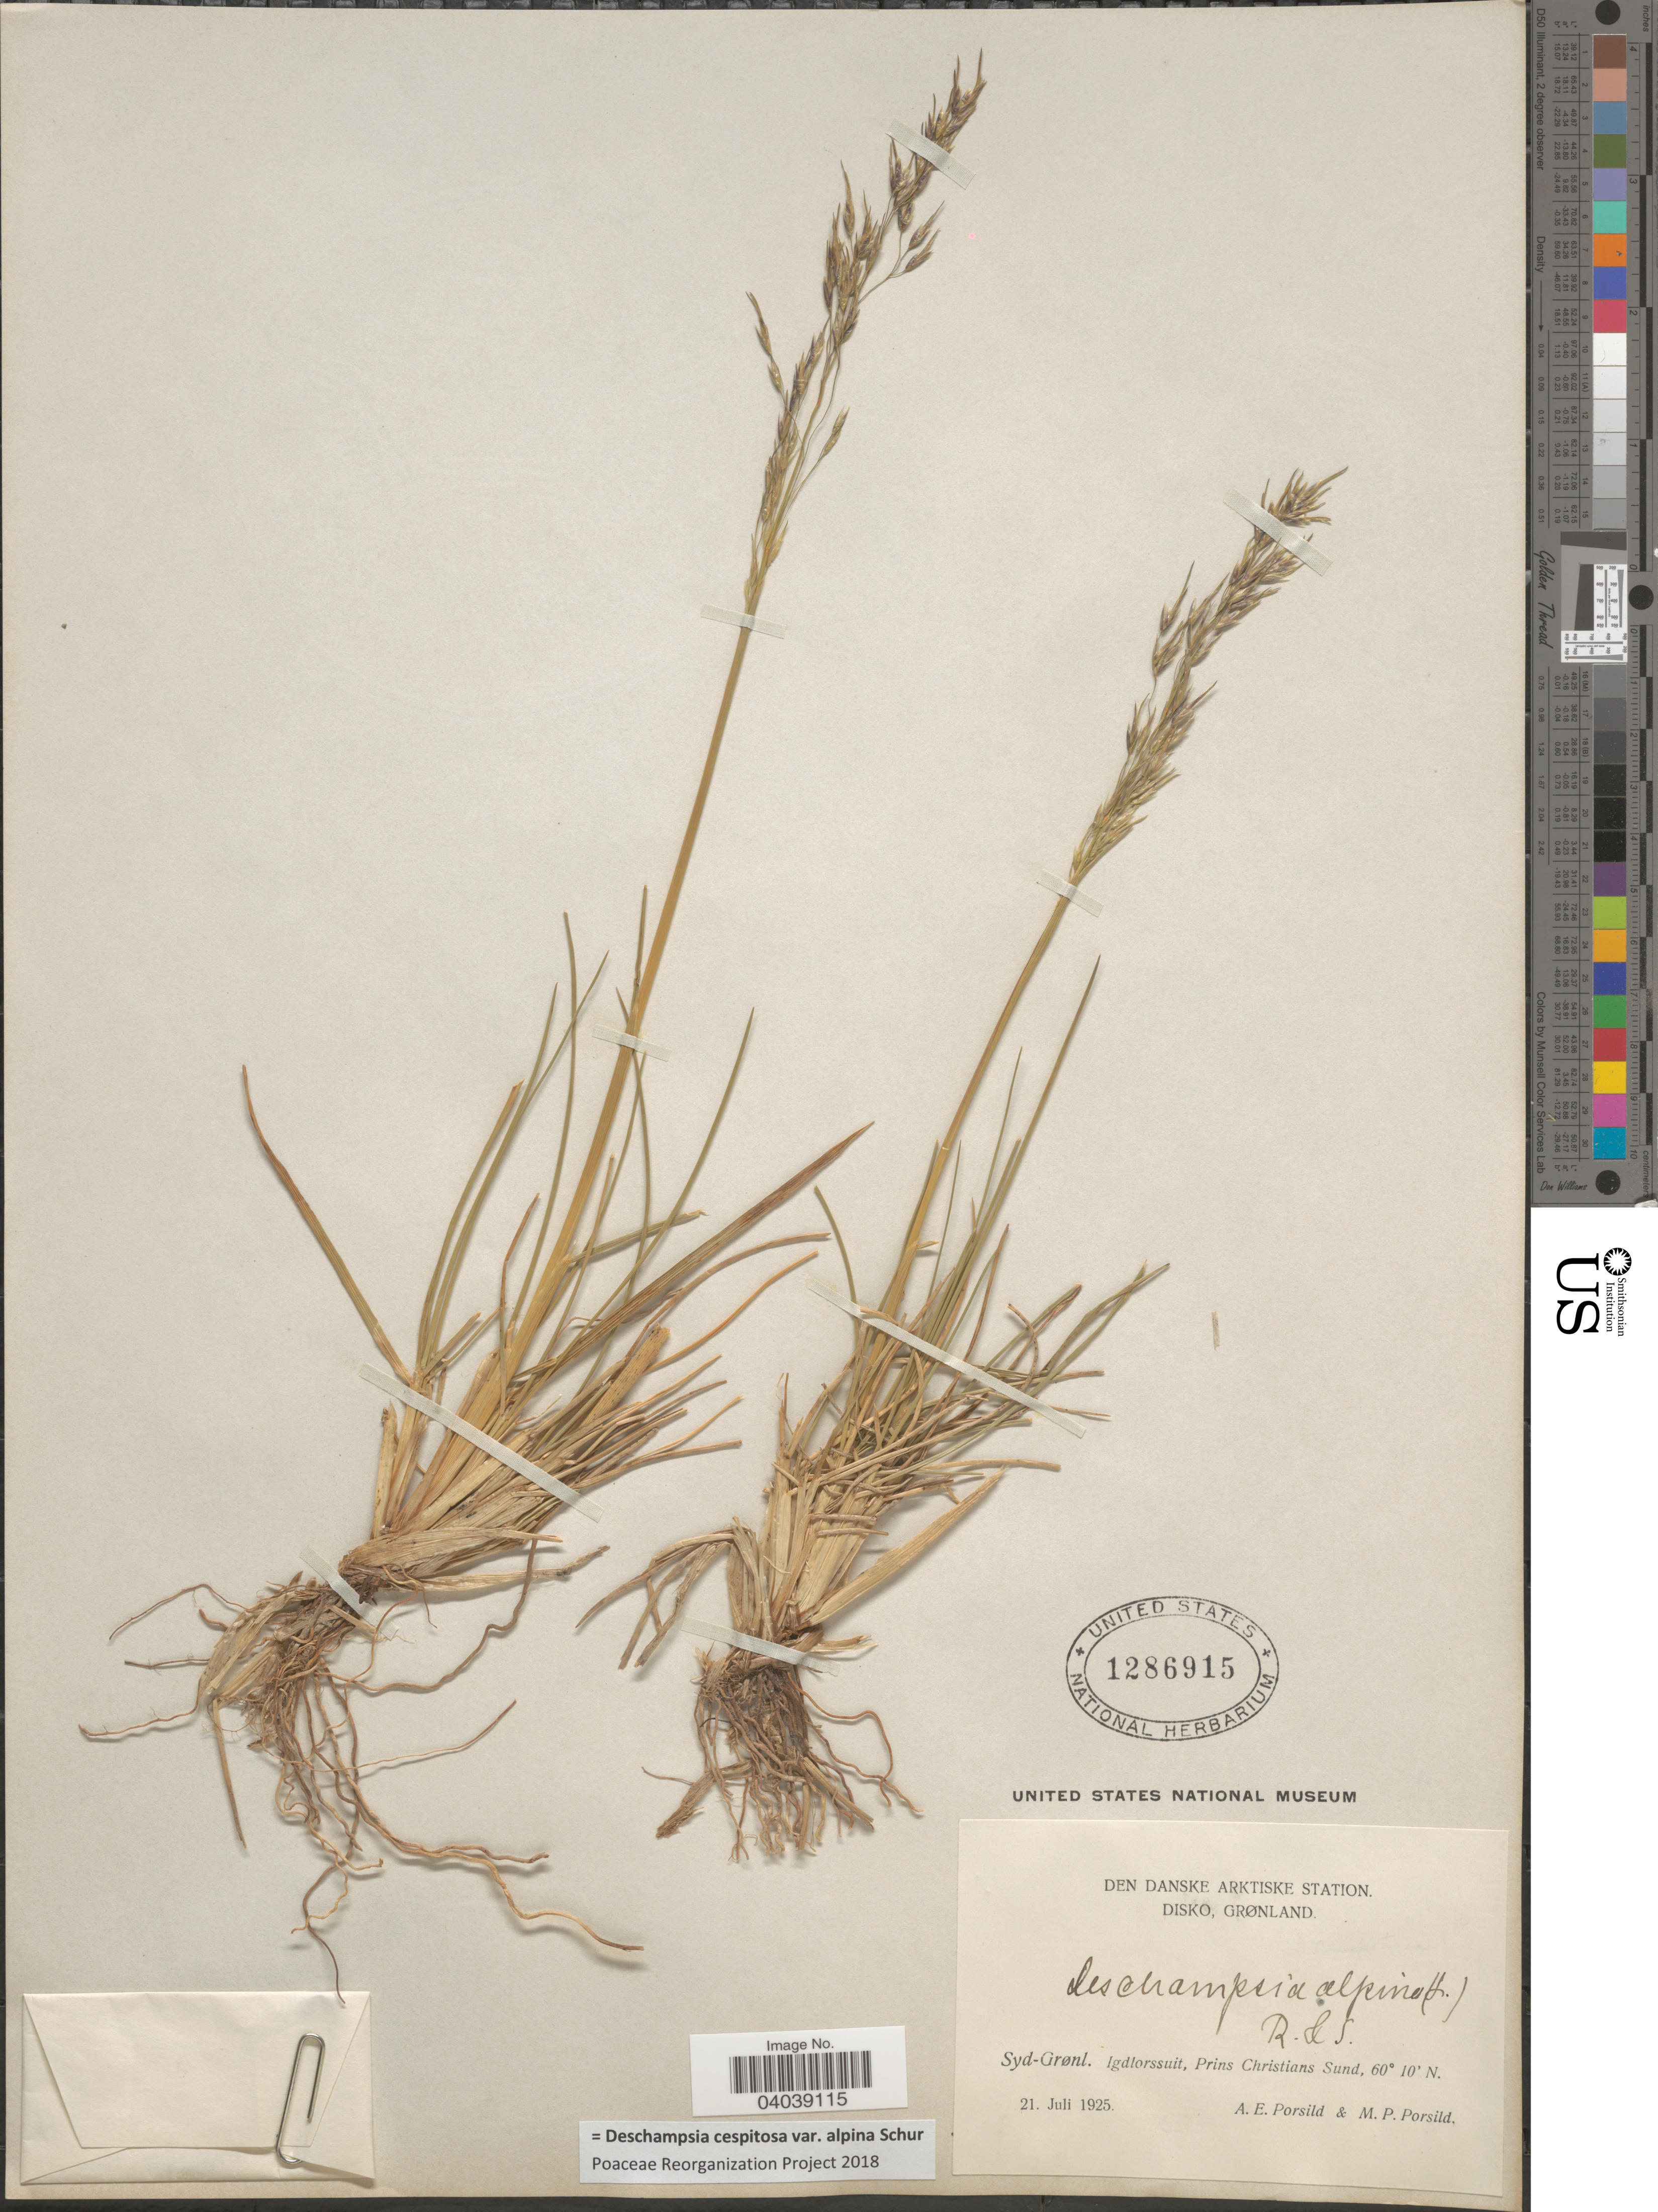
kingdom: Plantae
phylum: Tracheophyta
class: Liliopsida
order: Poales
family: Poaceae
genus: Deschampsia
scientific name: Deschampsia cespitosa var. alpina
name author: Vasey ex W.J. Beal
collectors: A. E. Porsild & M. P. Porsild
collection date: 1925-07-21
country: Greenland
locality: Den Danske Arktiske Station. Disko, Grønland. Syd-Grønl. Igdlorssuit, Prins Christians Sund.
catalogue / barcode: US 1286915